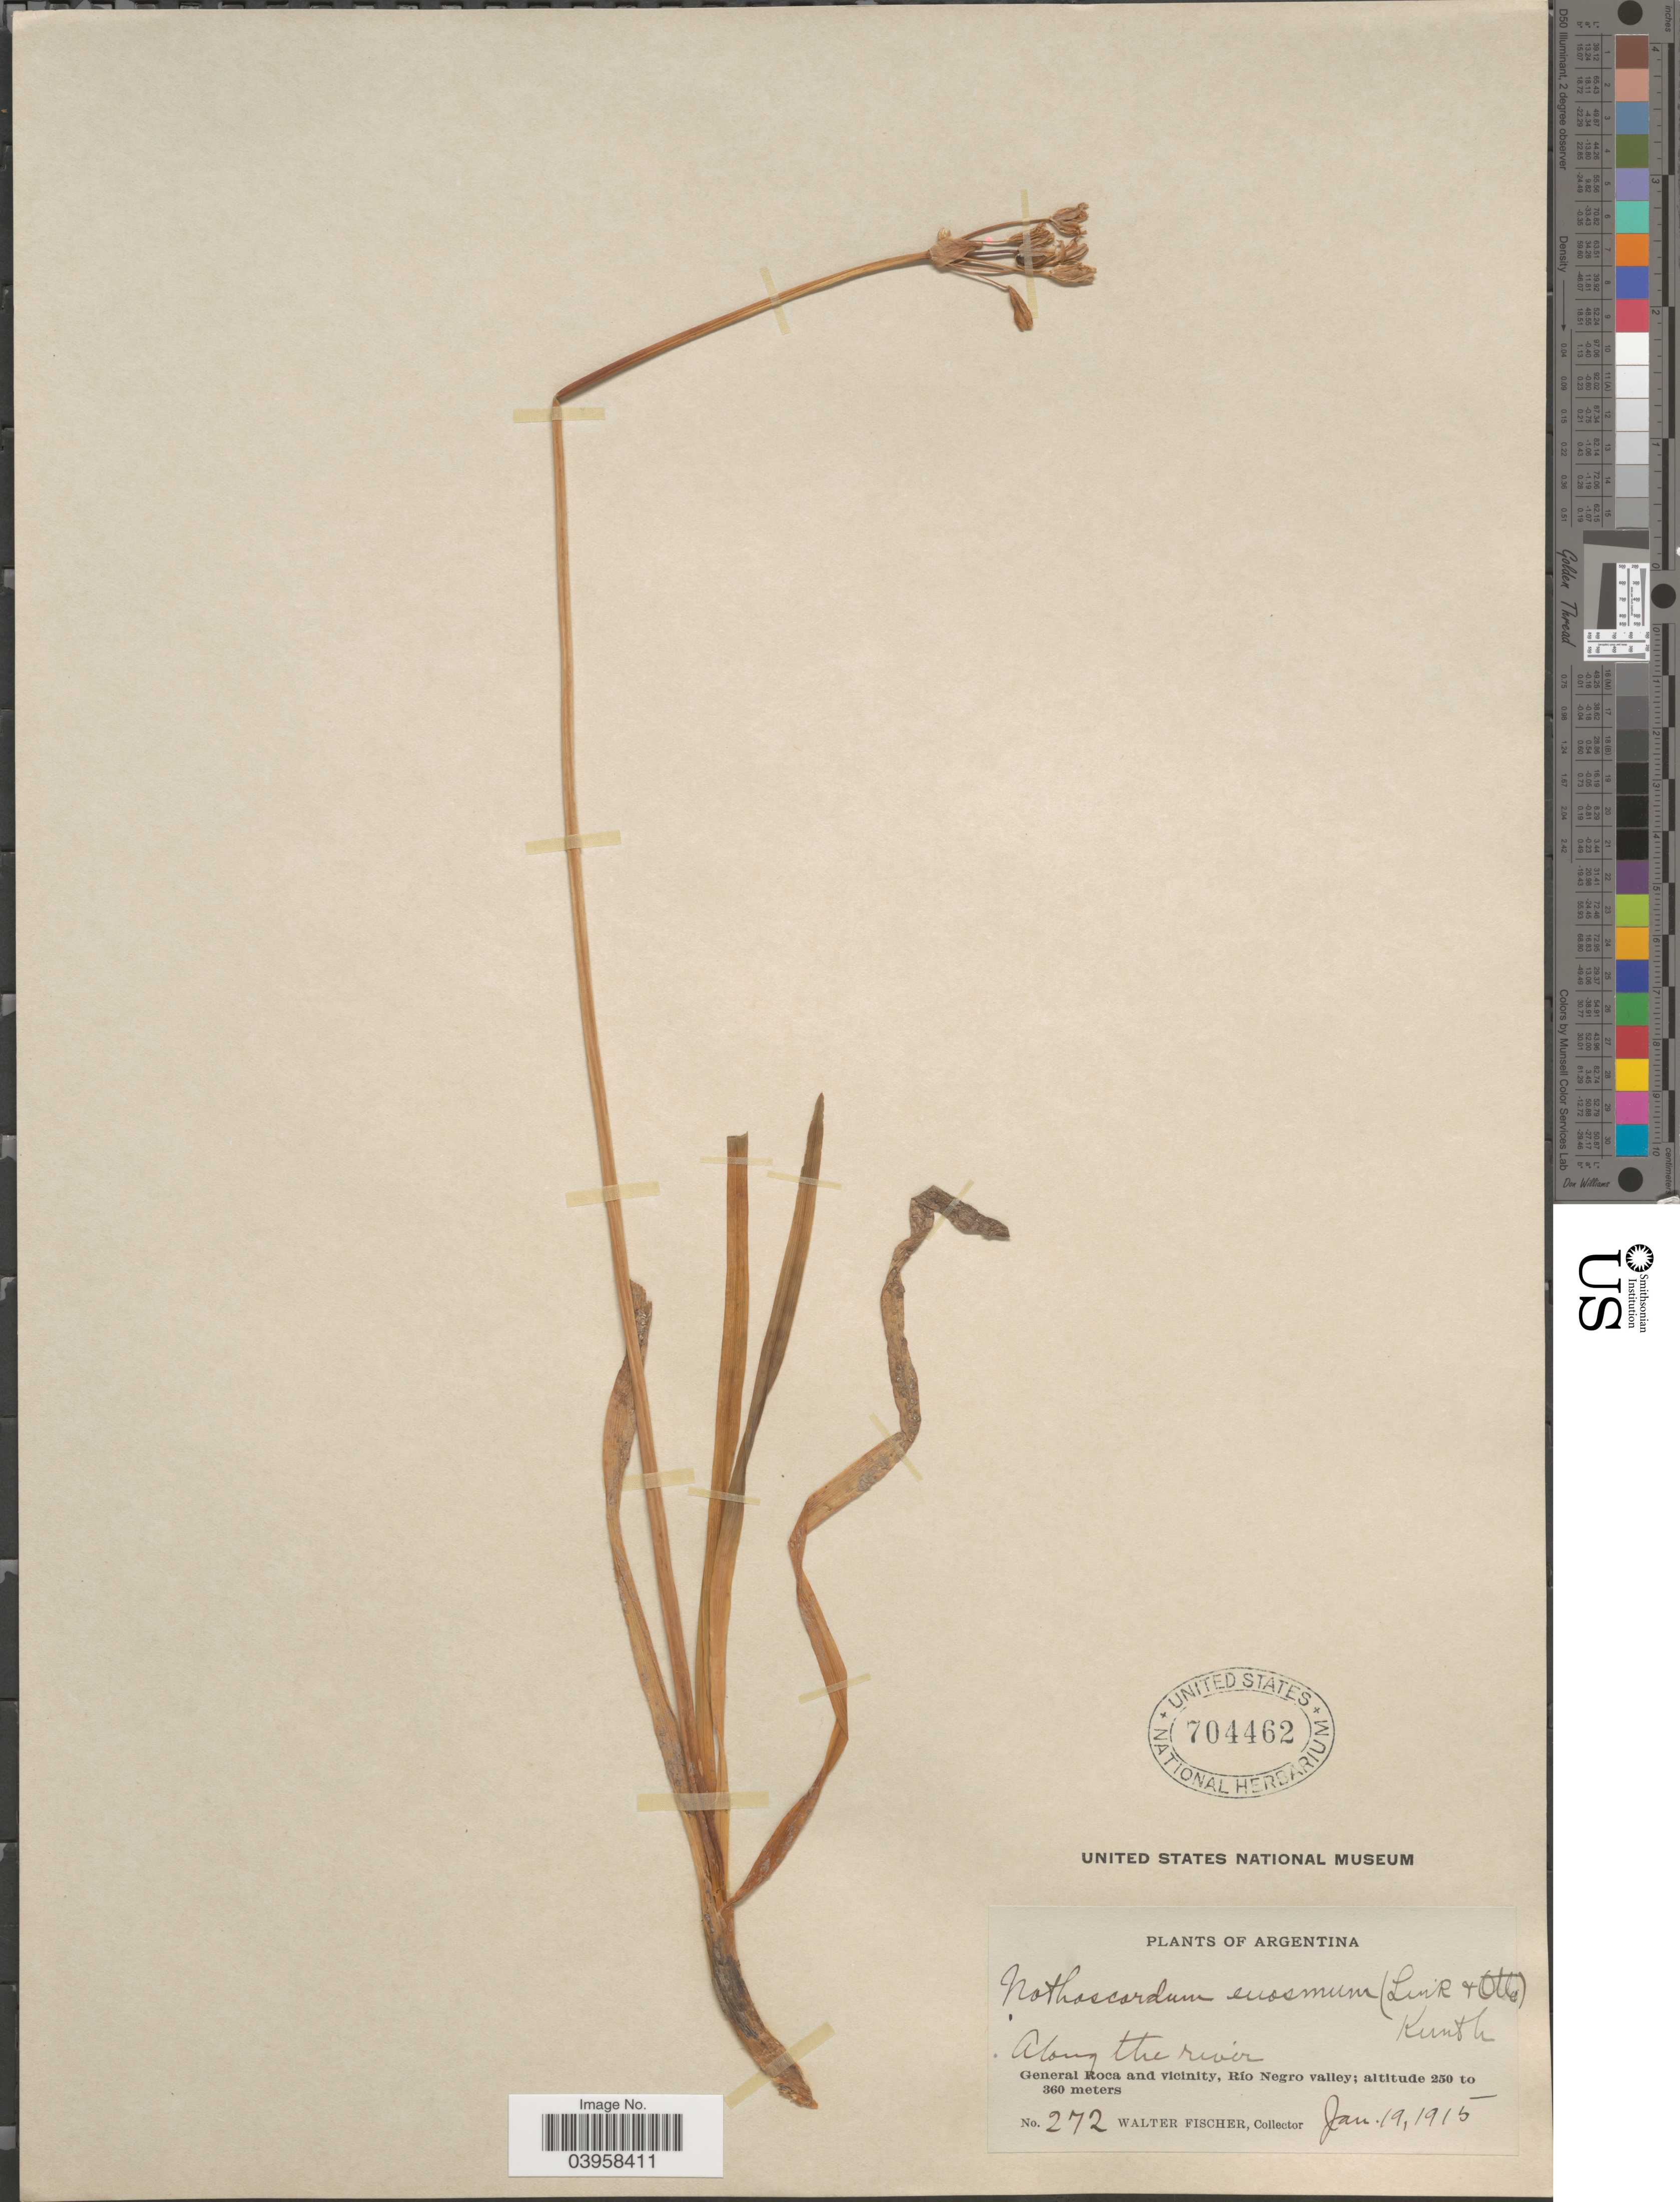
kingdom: Plantae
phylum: Tracheophyta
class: Liliopsida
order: Asparagales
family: Amaryllidaceae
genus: Nothoscordum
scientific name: Nothoscordum euosmum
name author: Kunth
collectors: W. Fischer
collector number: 272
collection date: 1915-01-19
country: Argentina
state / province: Rio Negro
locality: General Roca and vicinity, Río Negro valley.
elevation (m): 250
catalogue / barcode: US 704462